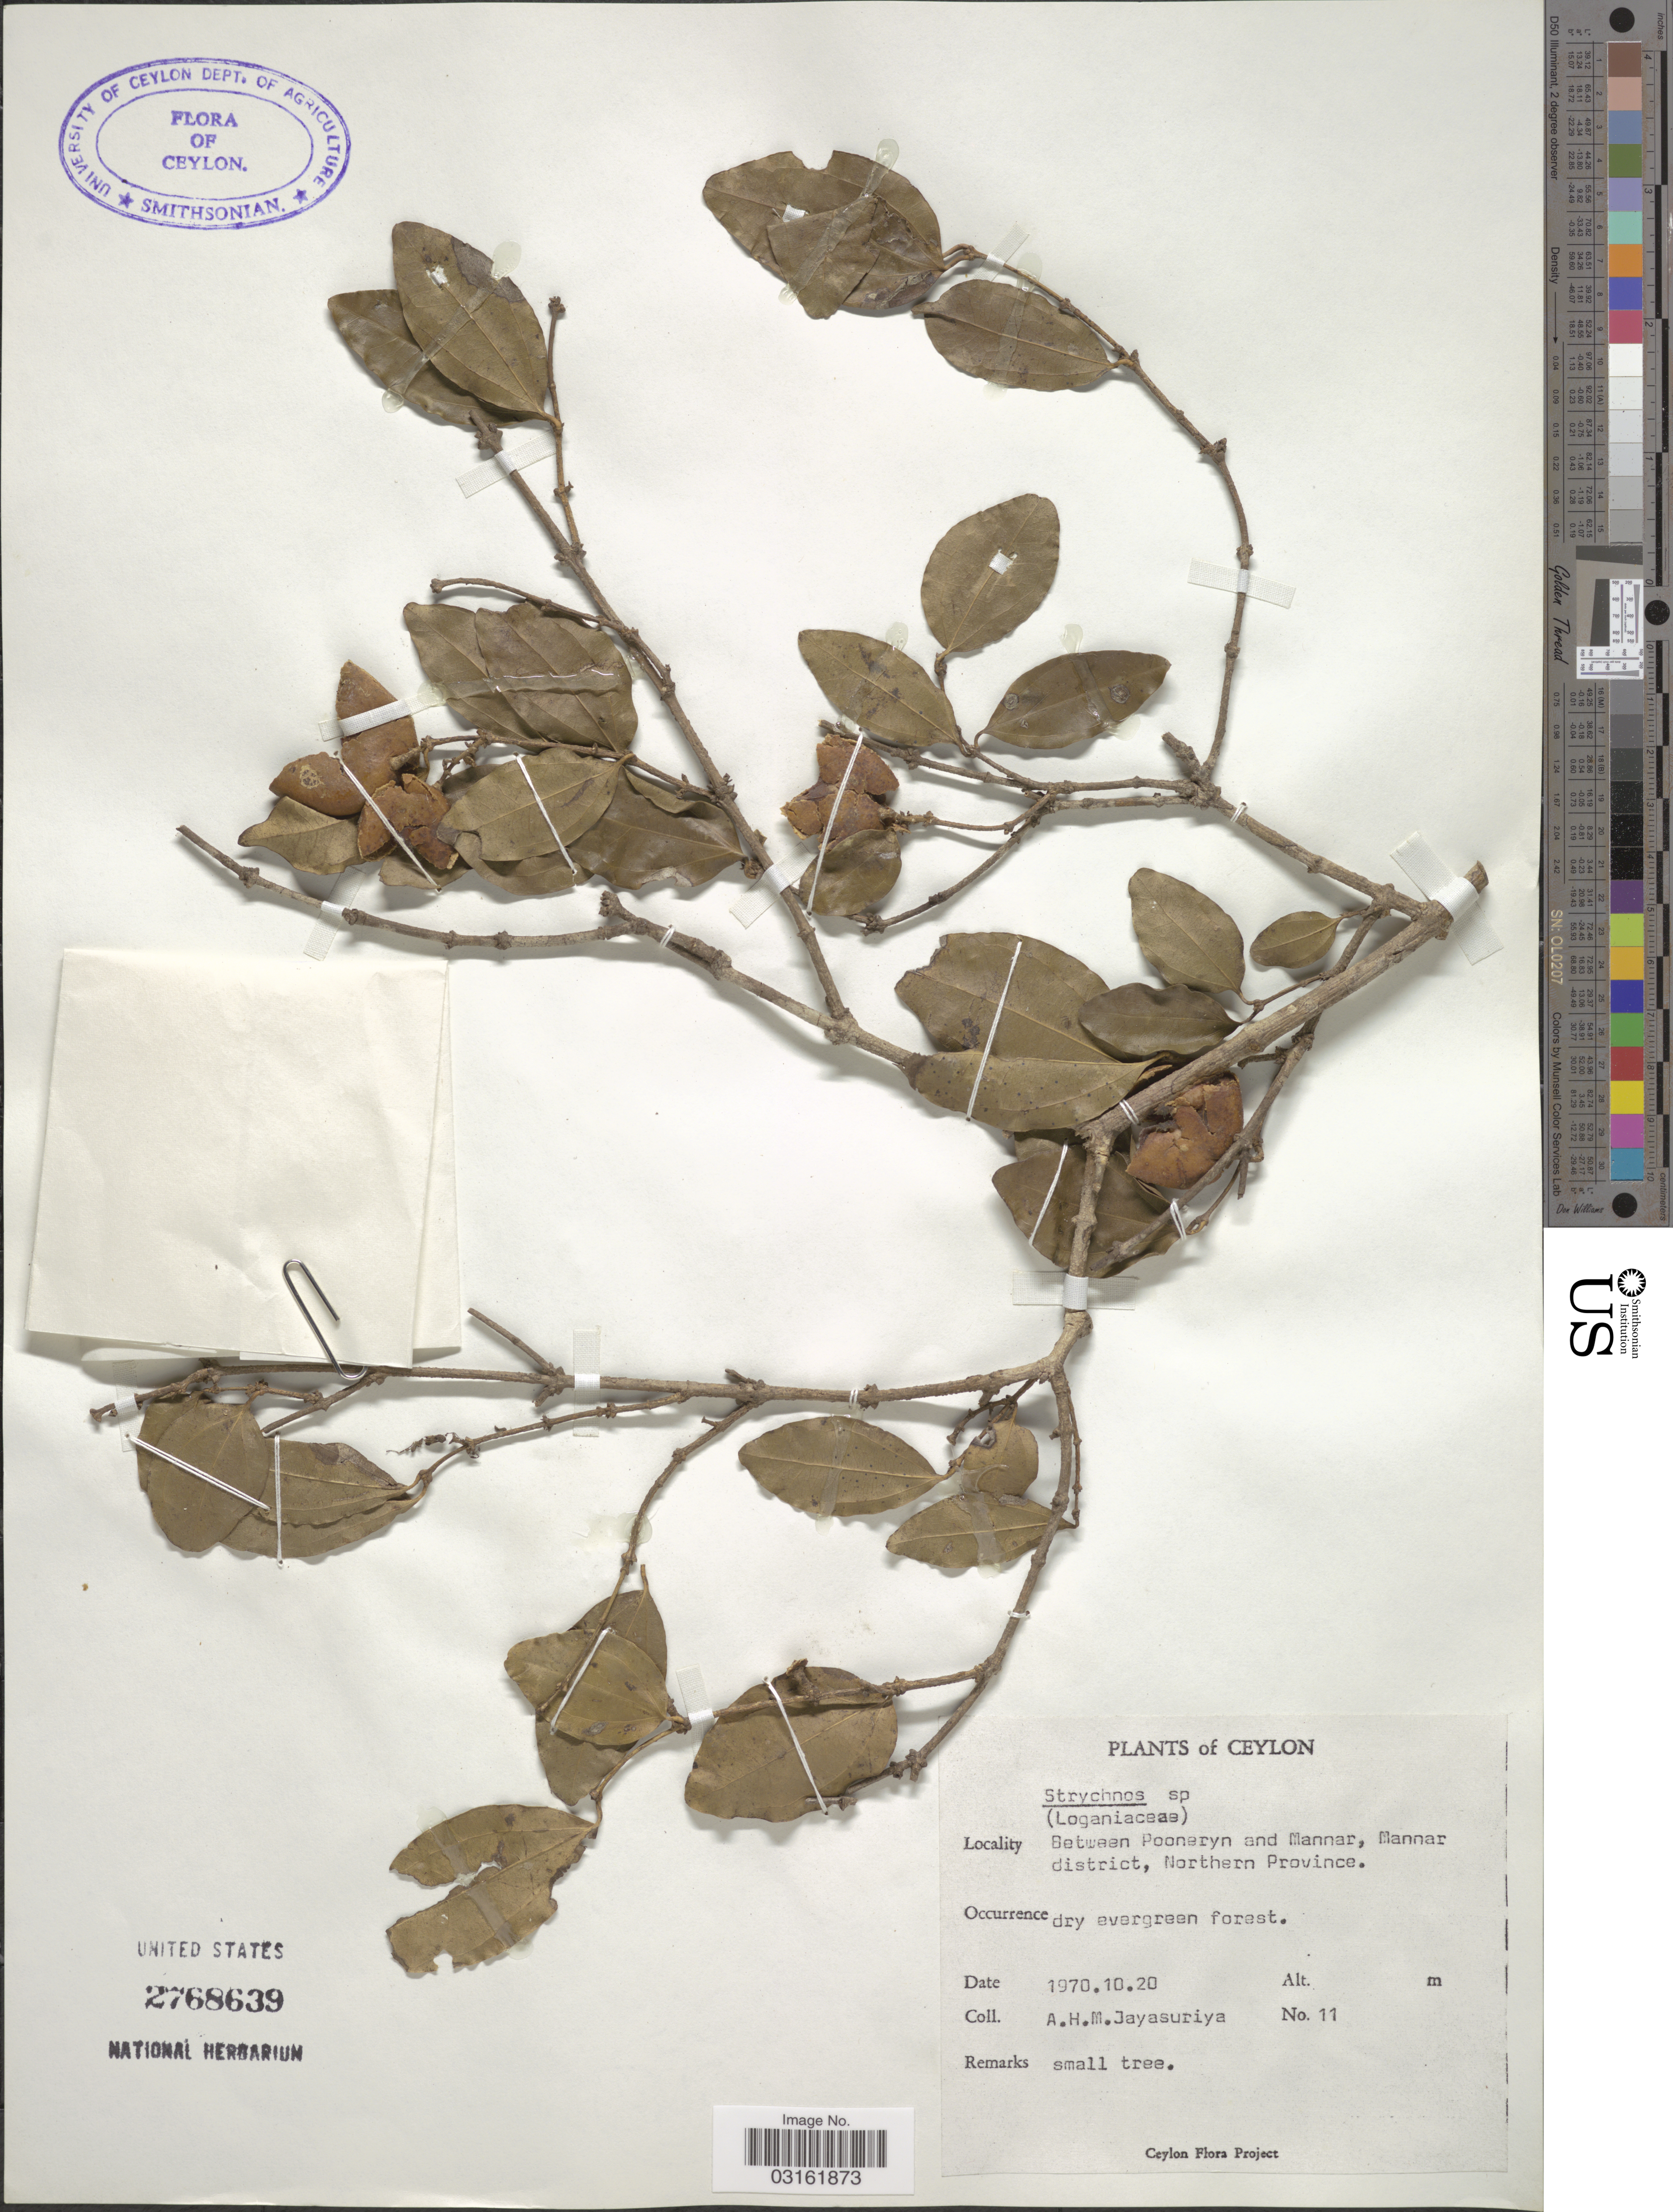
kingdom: Plantae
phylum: Tracheophyta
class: Magnoliopsida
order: Gentianales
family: Loganiaceae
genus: Strychnos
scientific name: Strychnos sp.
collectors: A. H. Jayasuriya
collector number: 11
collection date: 1970-10-20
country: Sri Lanka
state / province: Northern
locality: Ceylon. Between Pooneryn and Mannar, Mannar district, Northern Province.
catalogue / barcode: US 2768639